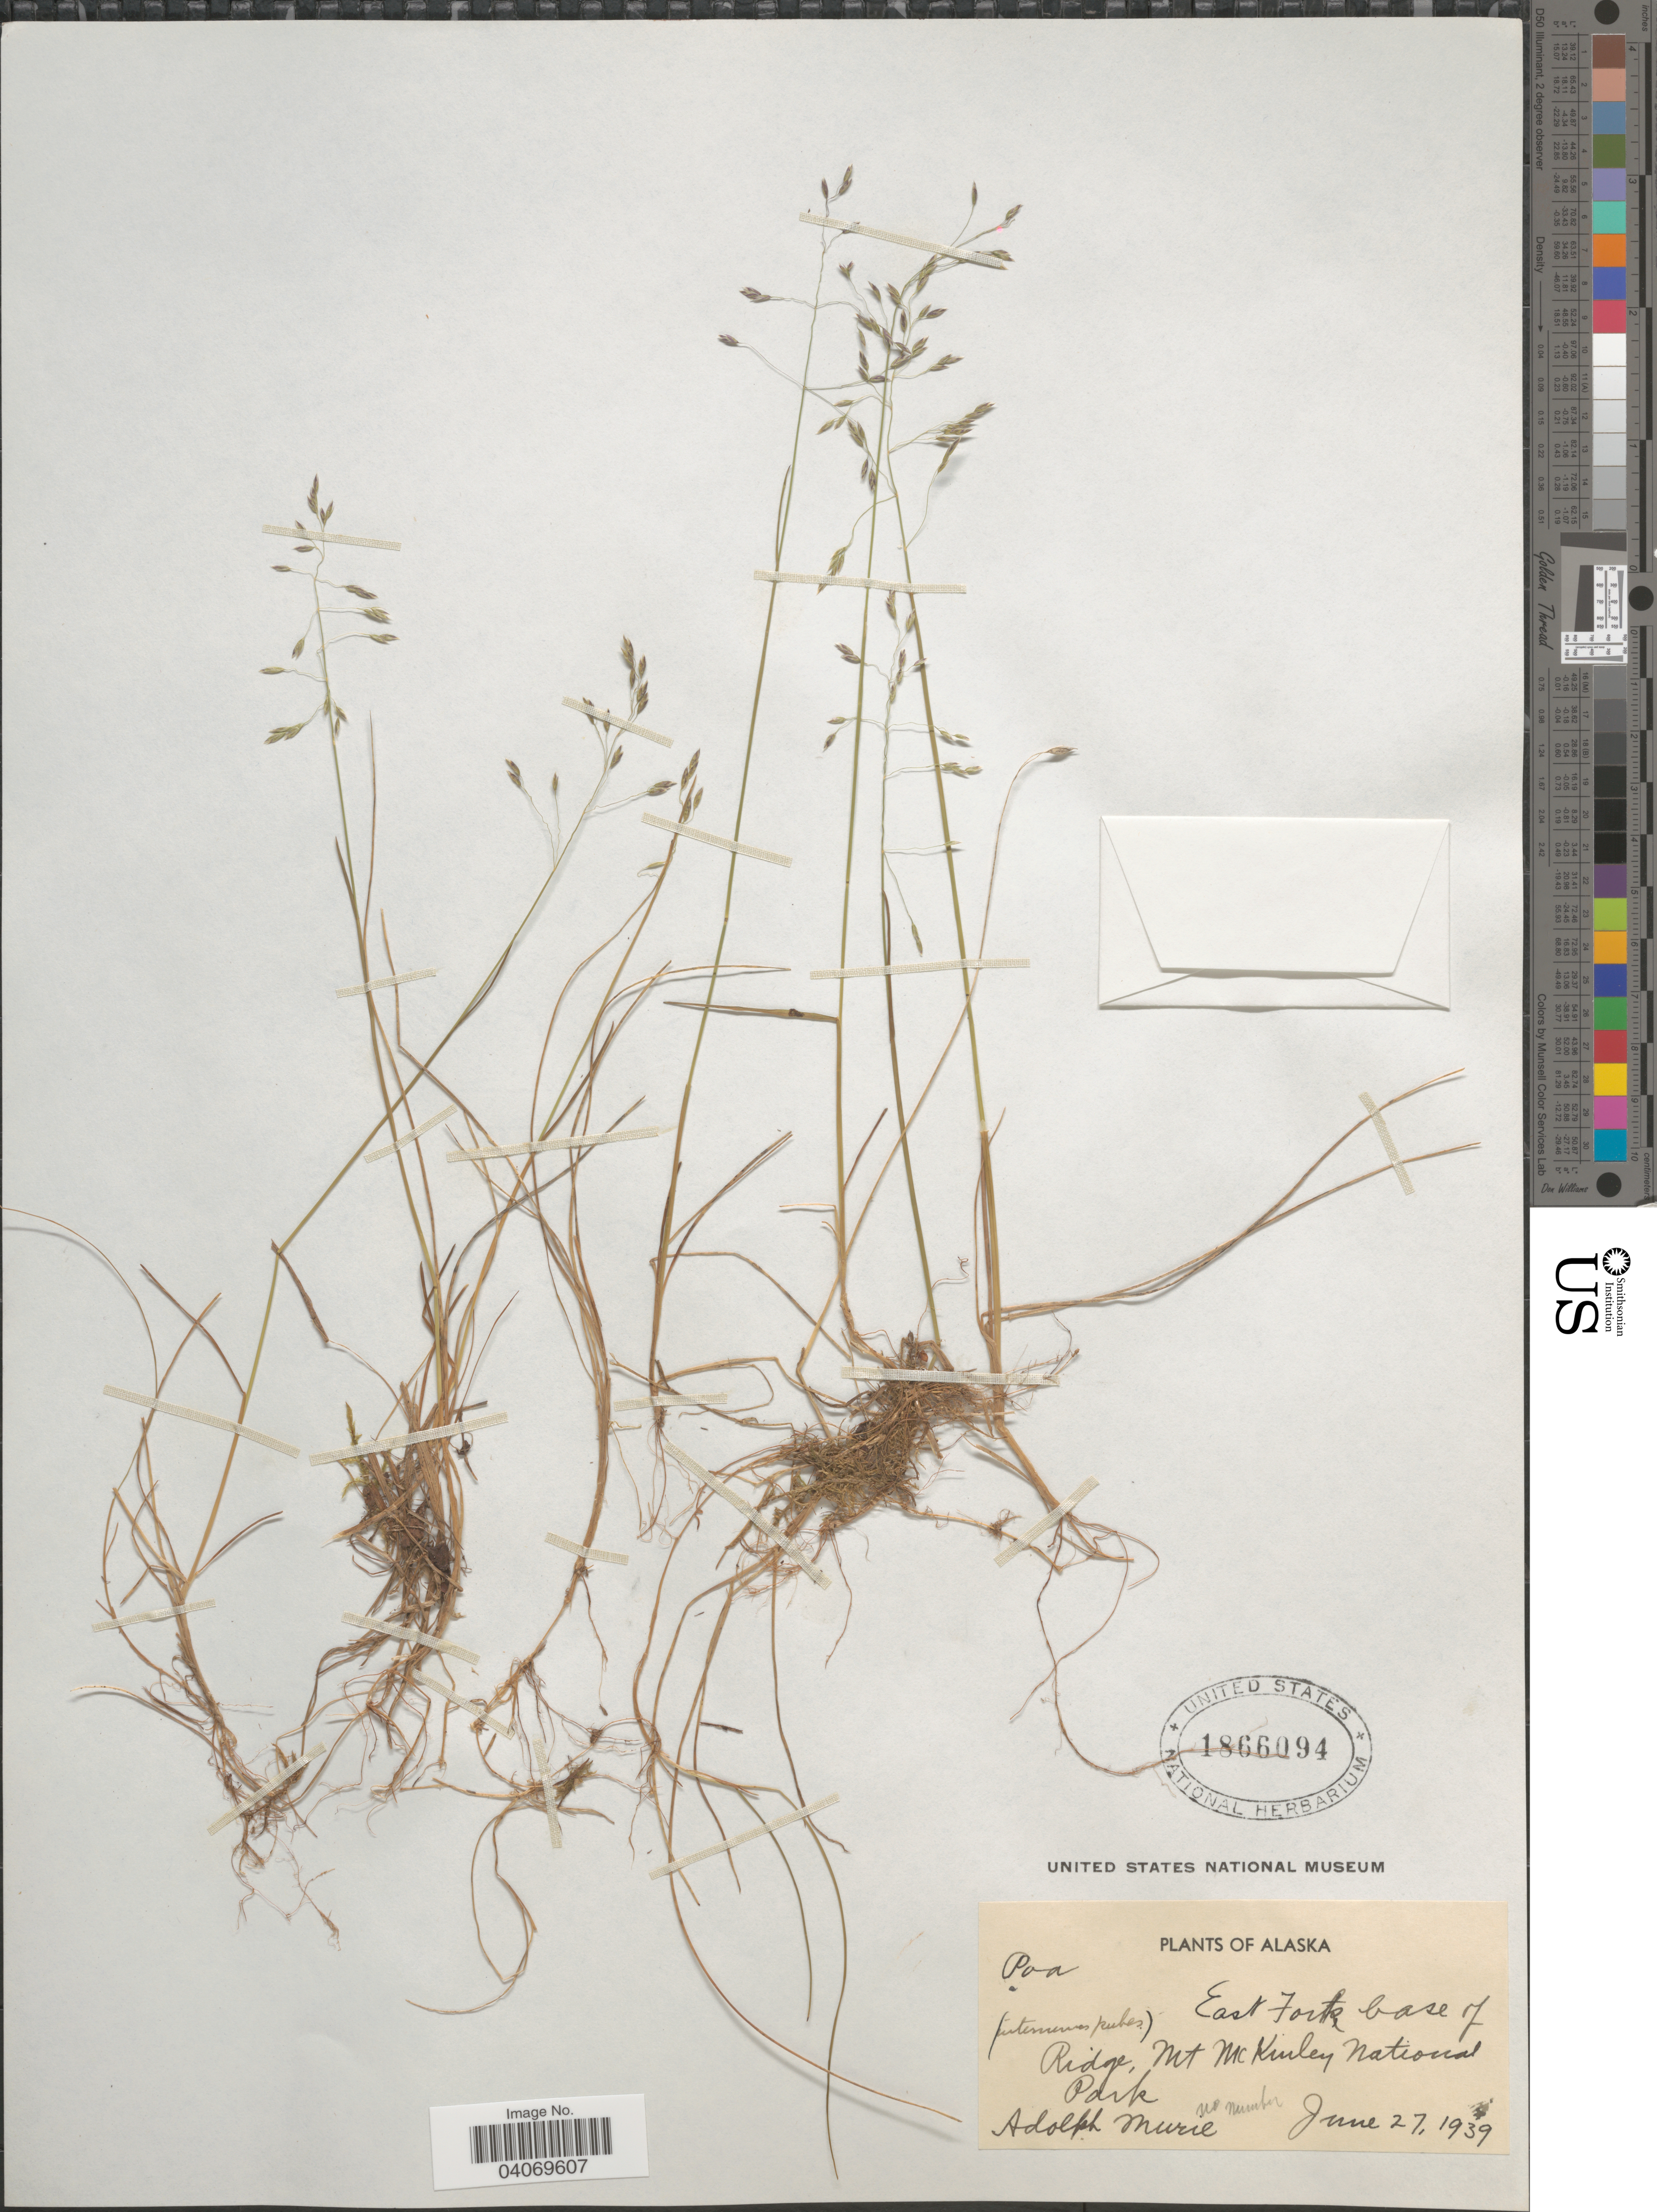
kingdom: Plantae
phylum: Tracheophyta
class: Liliopsida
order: Poales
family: Poaceae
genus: Poa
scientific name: Poa sp.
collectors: A. Murie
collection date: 1939-06-27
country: United States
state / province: Alaska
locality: East Fork base of Ridge, Mt Mc Kinley National Park.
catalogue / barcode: US 1866094